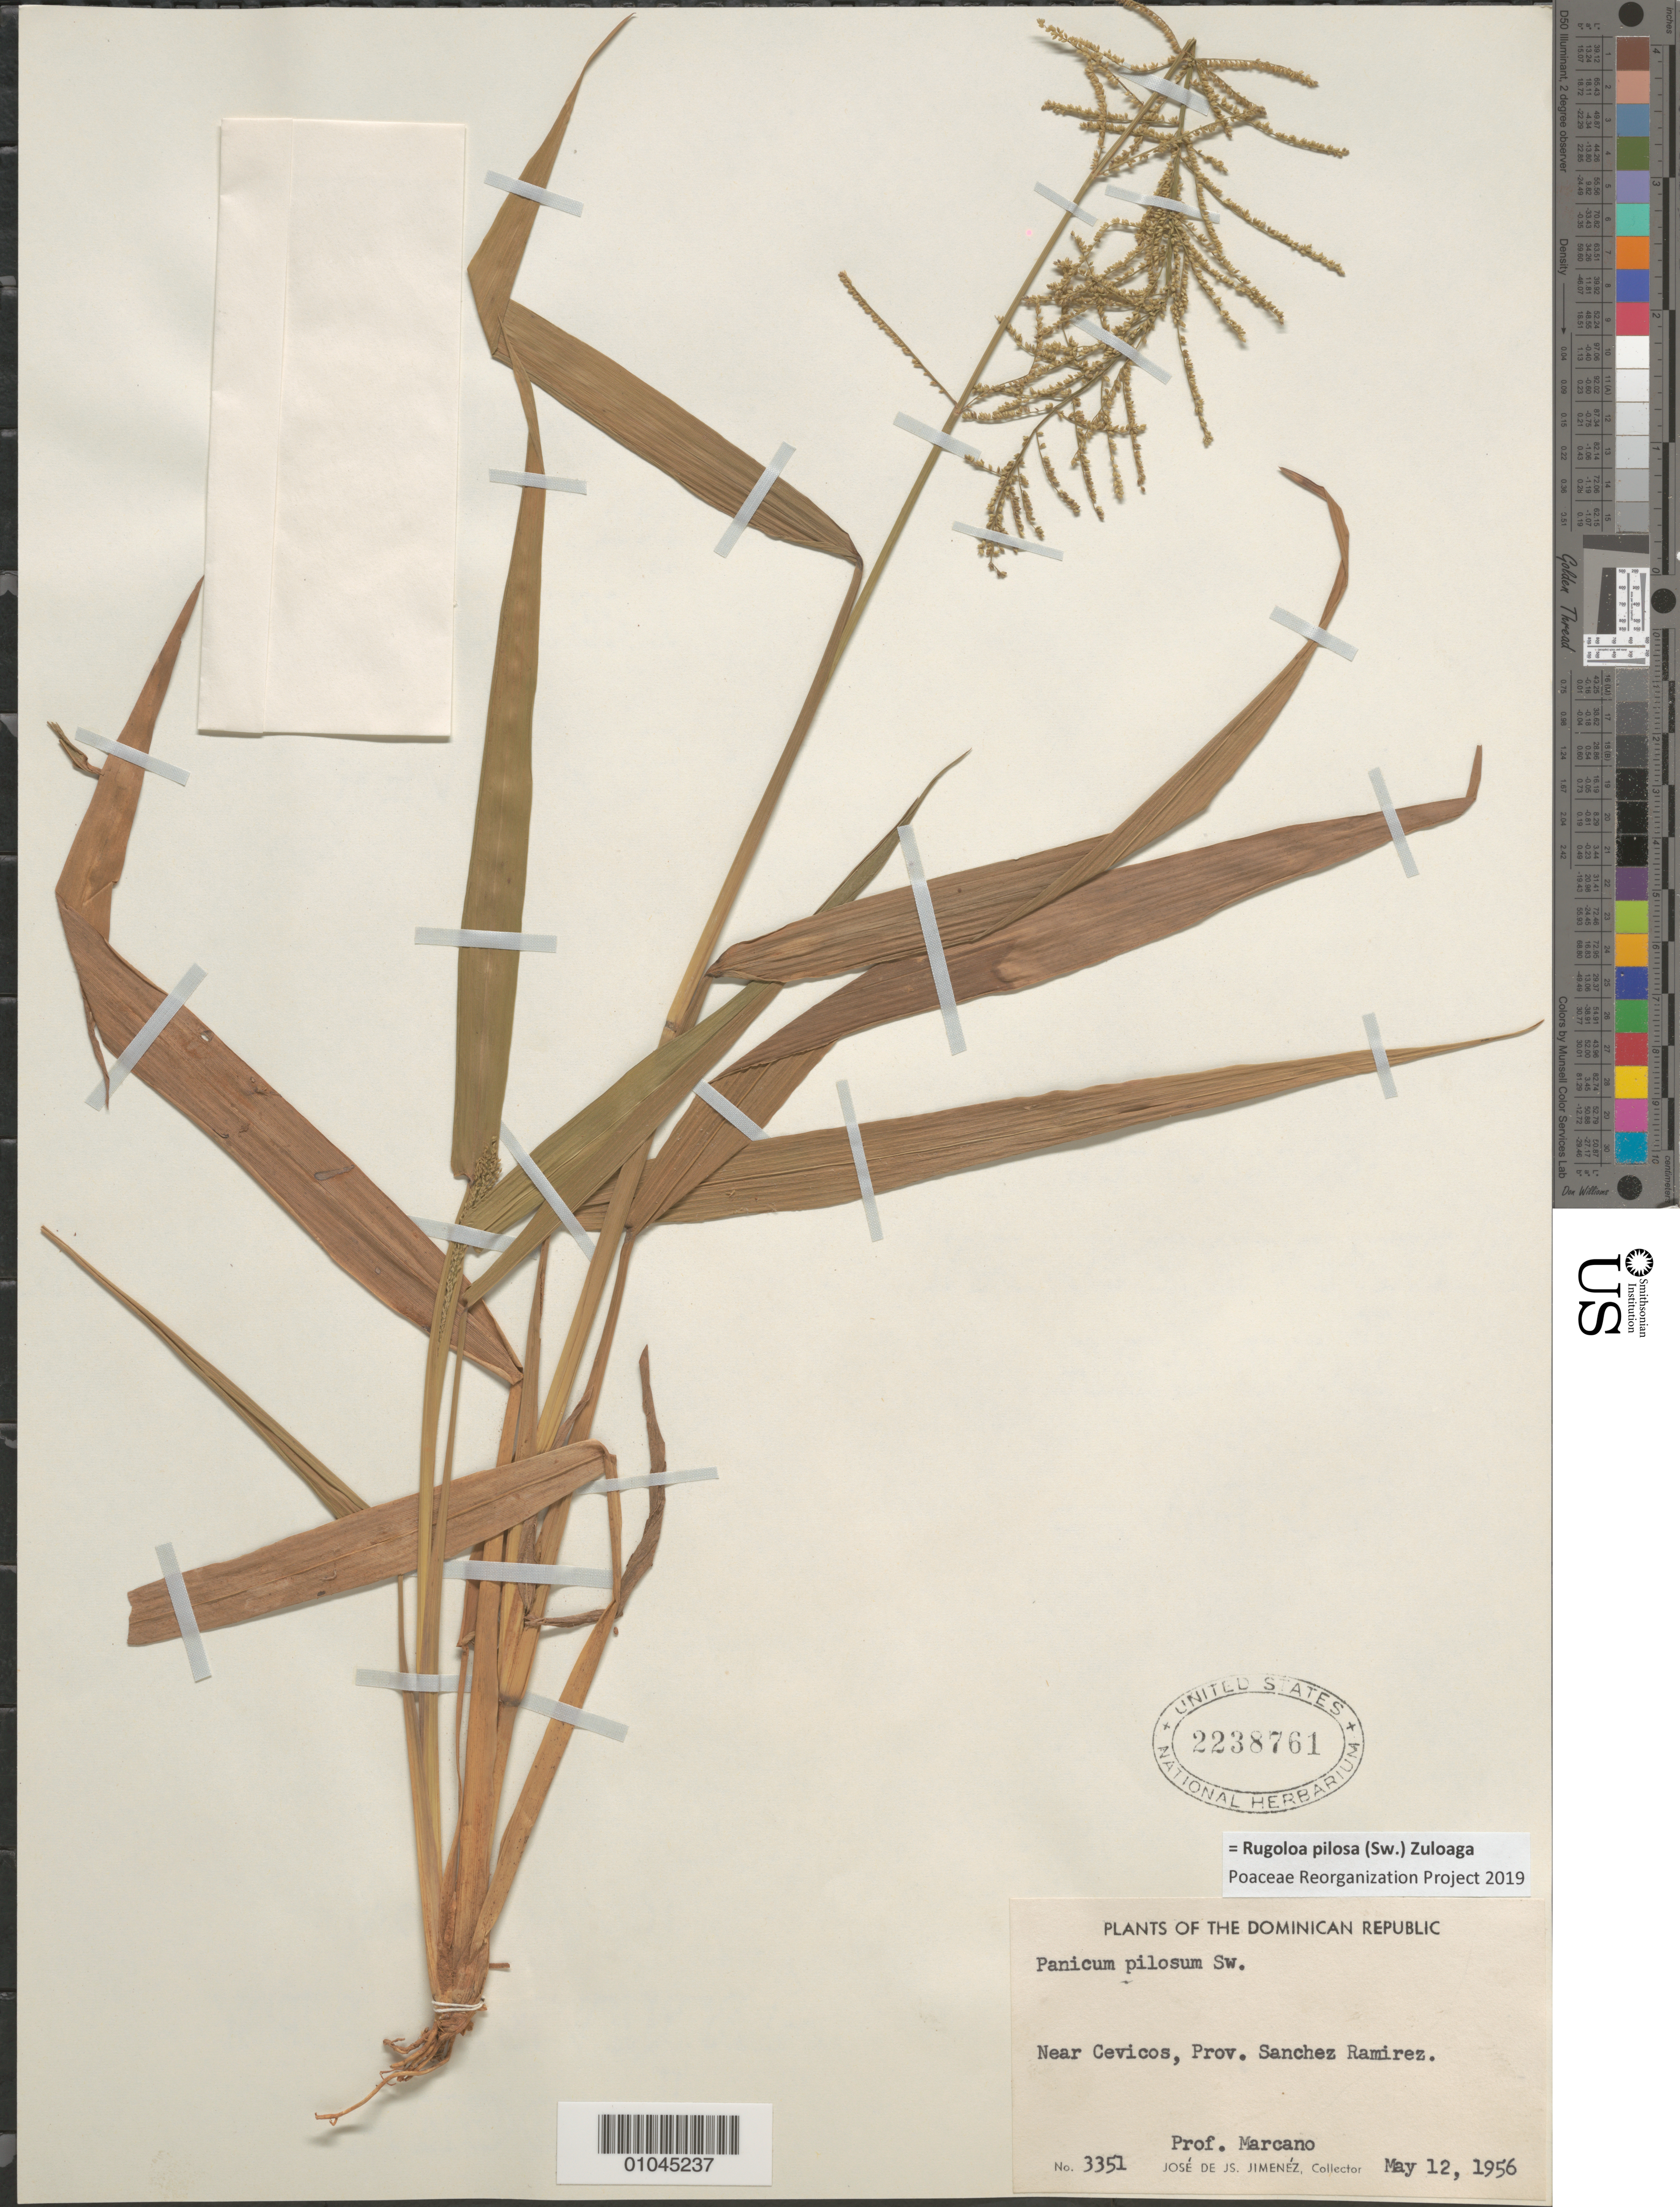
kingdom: Plantae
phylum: Tracheophyta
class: Liliopsida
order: Poales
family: Poaceae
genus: Panicum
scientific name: Panicum pilosum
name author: Sw.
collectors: J. J. Jiménez Almonte & E. J. Marcano F.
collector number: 3351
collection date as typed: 12 May 1956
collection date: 1956-05-12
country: Dominican Republic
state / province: Sánchez Ramírez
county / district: Cotui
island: Hispaniola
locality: Near Cevicos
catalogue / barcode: US 2238761